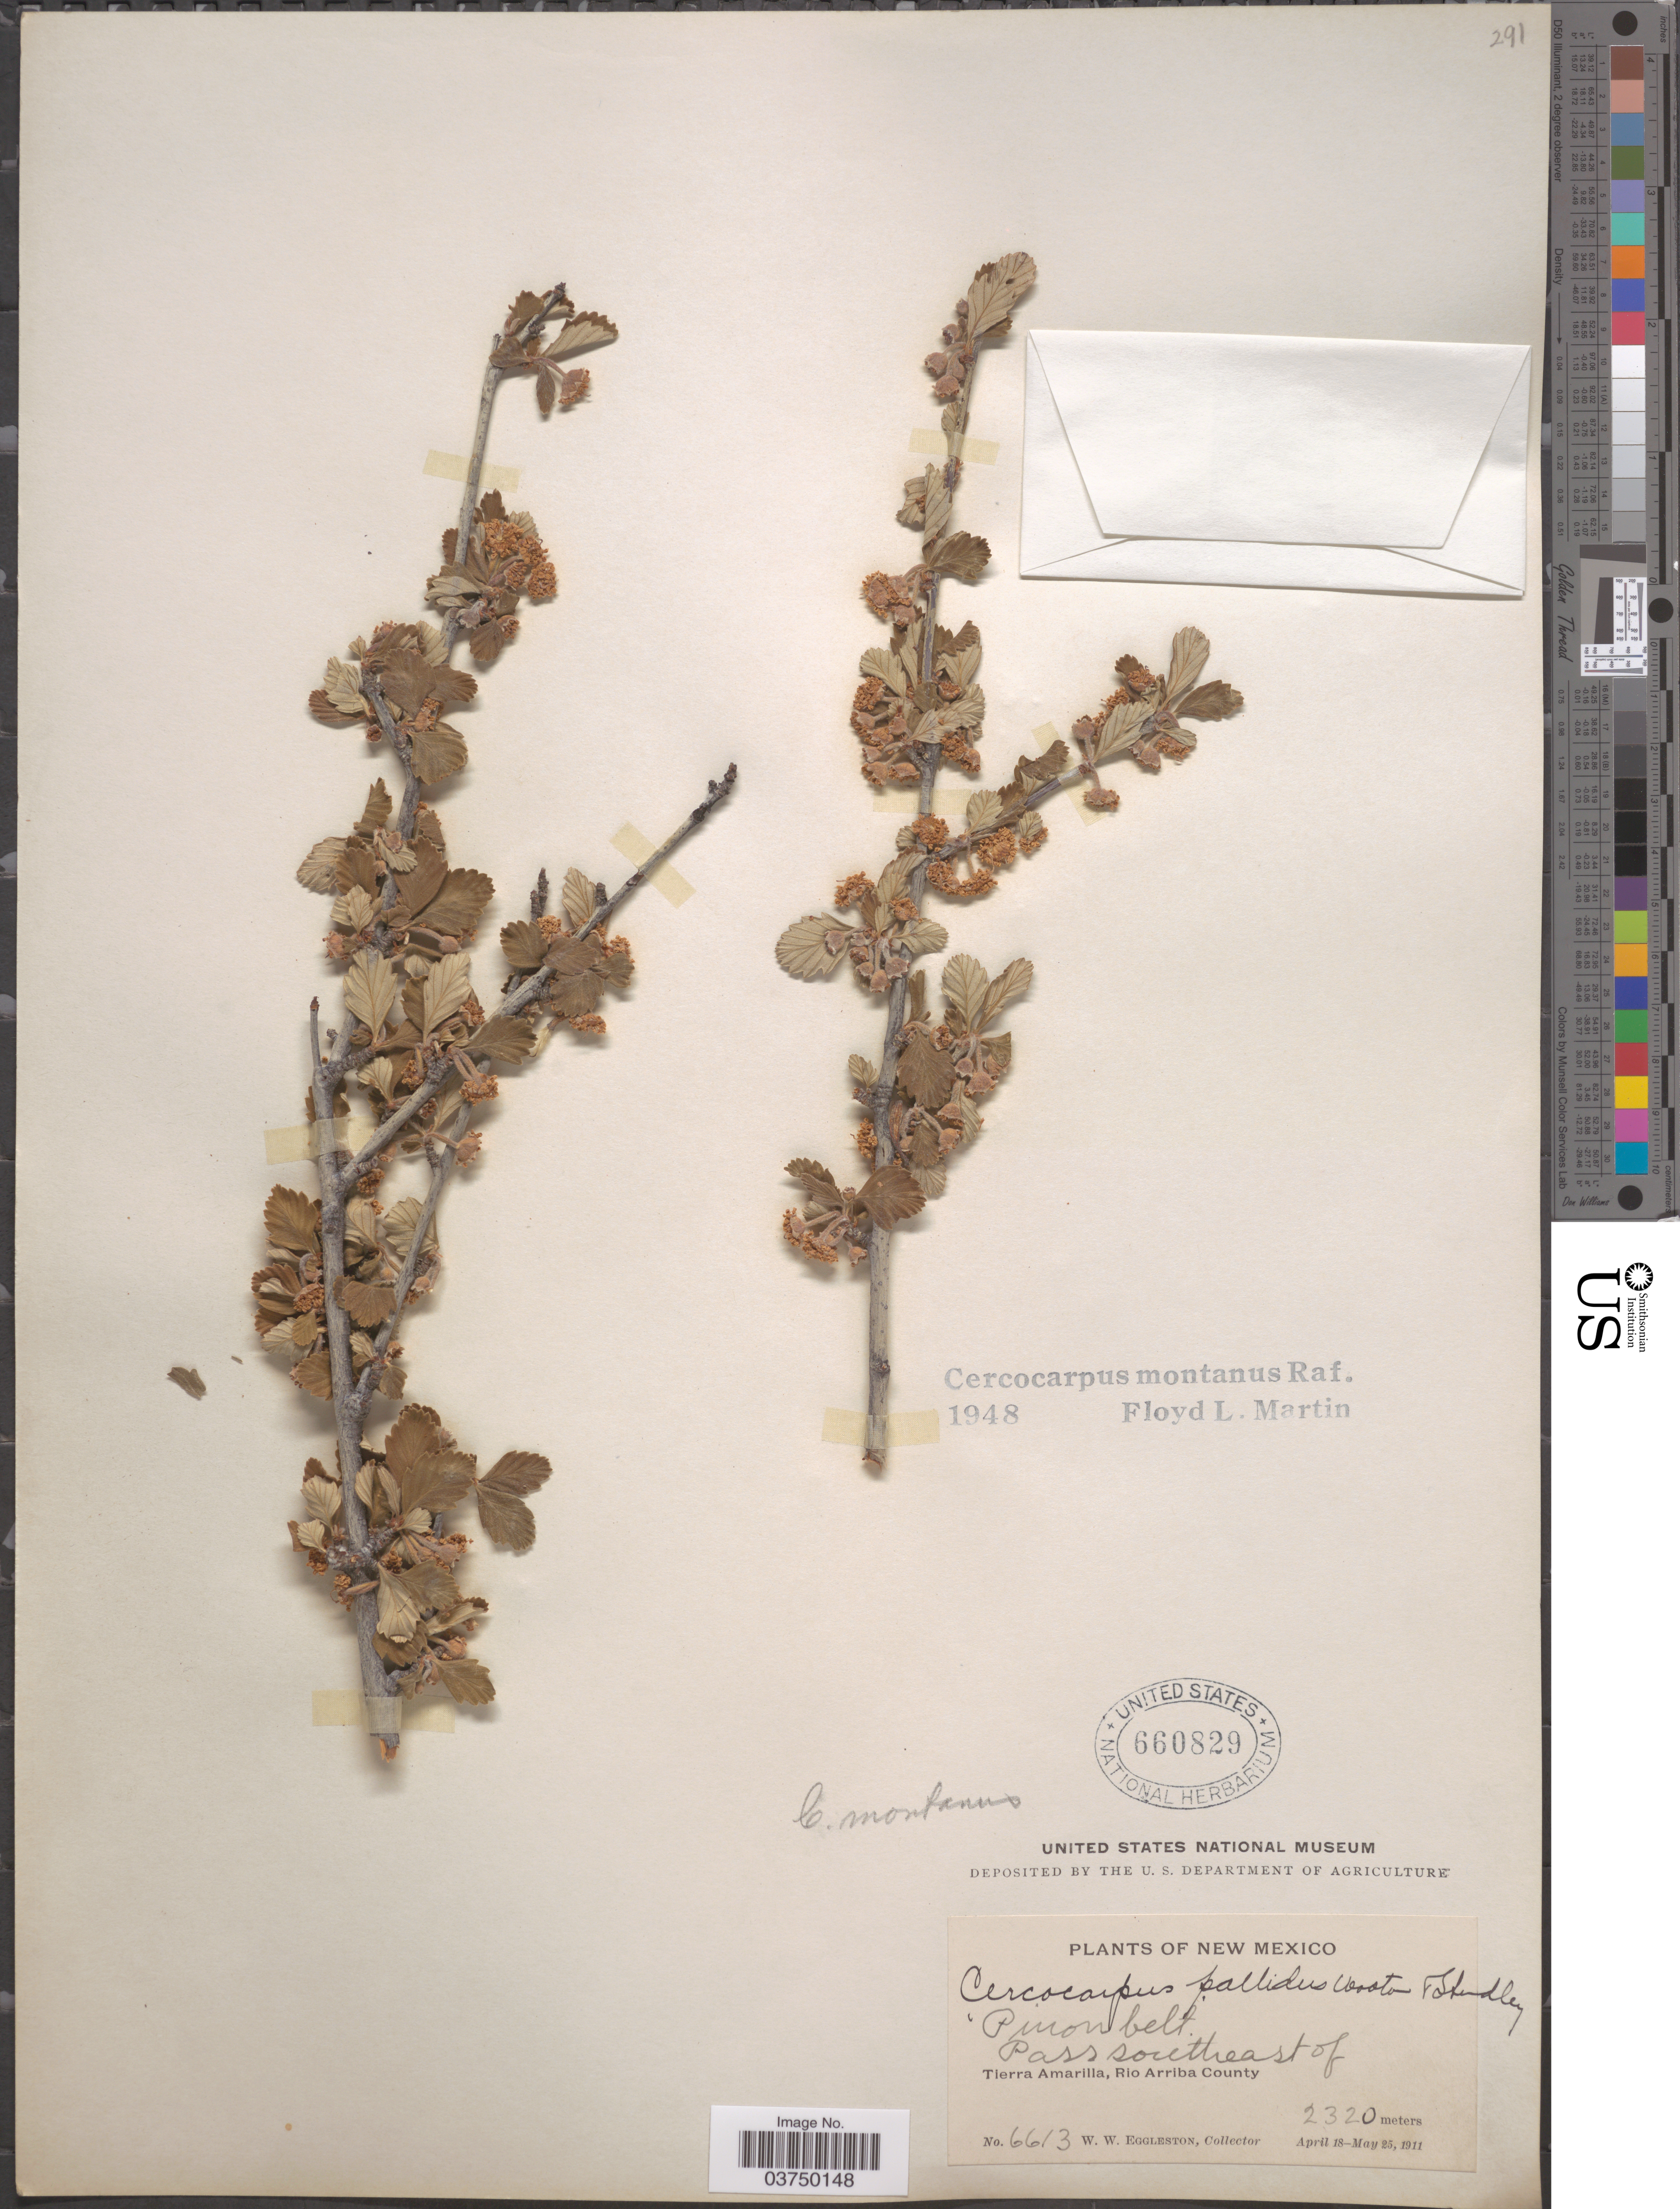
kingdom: Plantae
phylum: Tracheophyta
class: Magnoliopsida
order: Rosales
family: Rosaceae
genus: Cercocarpus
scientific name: Cercocarpus montanus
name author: Raf.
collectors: W. W. Eggleston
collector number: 6613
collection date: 1911-04-18/1911-05-25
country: United States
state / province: New Mexico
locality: Pinon belt. Pass southeast of Tierra Amarilla, Rio Arriba County.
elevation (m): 2320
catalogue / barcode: US 660829